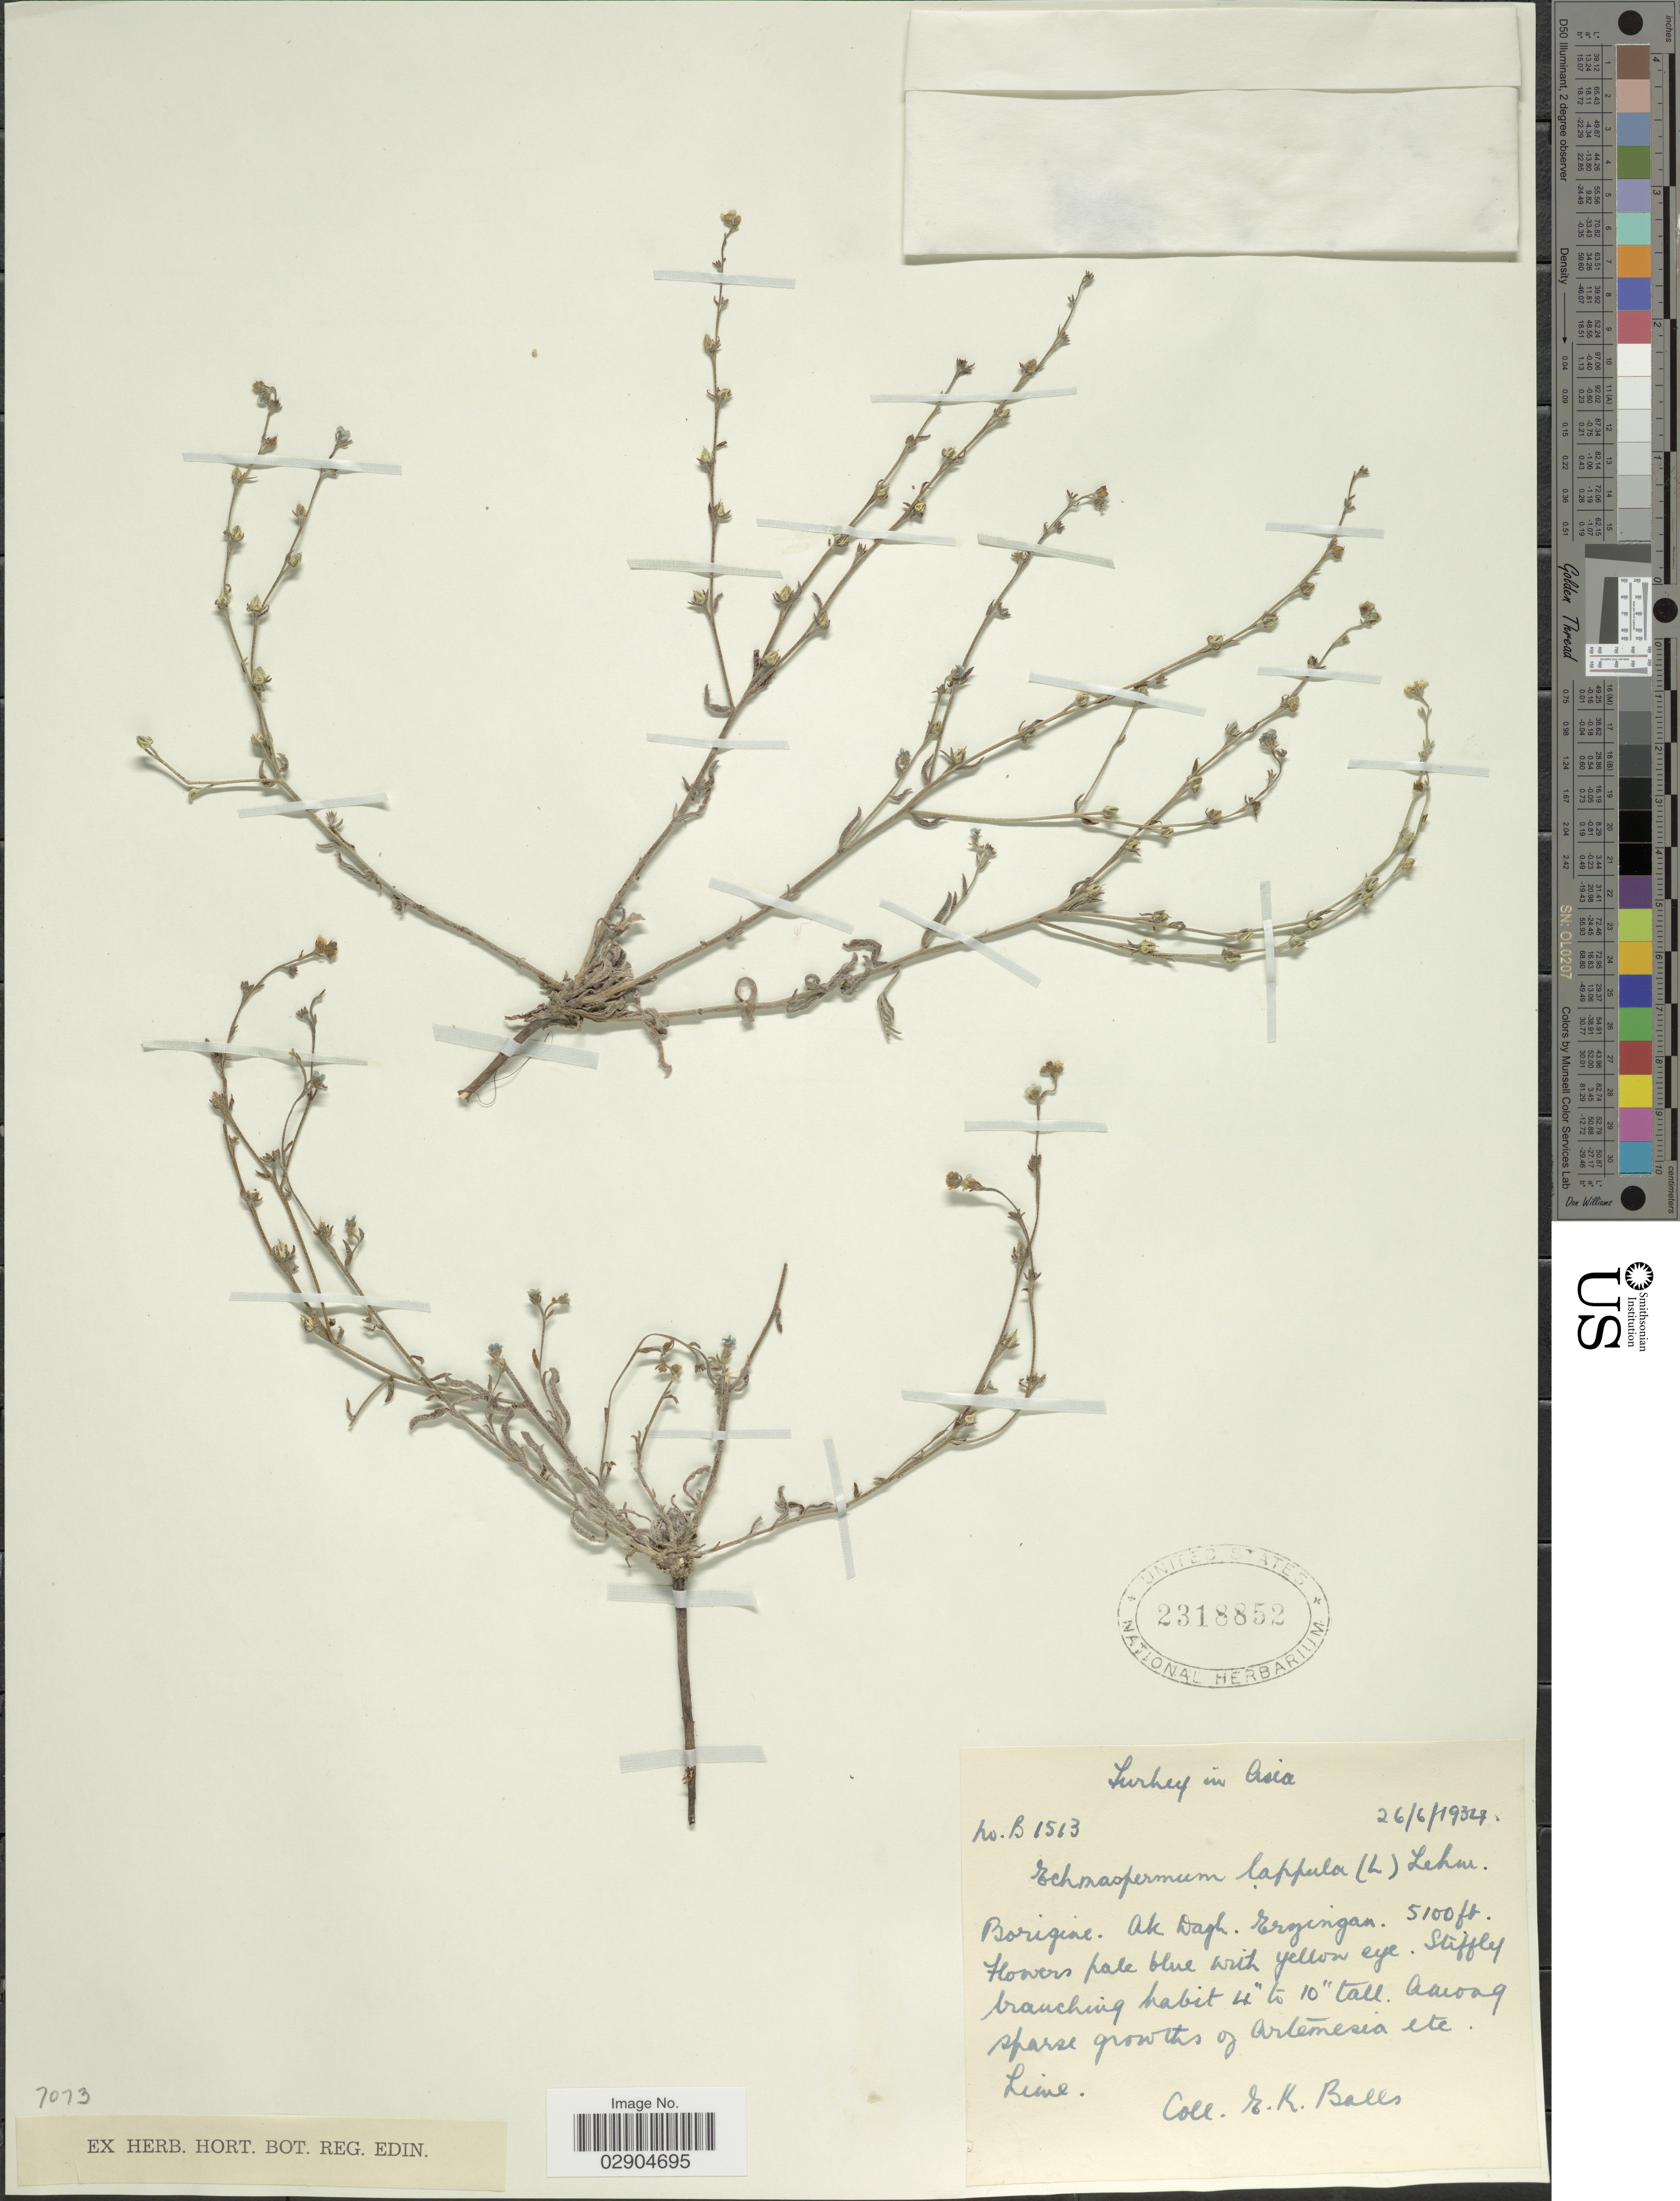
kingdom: Plantae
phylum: Tracheophyta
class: Magnoliopsida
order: Boraginales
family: Boraginaceae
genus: Lappula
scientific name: Lappula lappula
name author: H. Karst.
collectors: E. K. Balls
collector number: B1513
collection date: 1934-06-26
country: Turkey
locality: Turkey in Asia. Borigiae. Ak Dagh. Eryingan.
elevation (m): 1554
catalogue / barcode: US 2318852